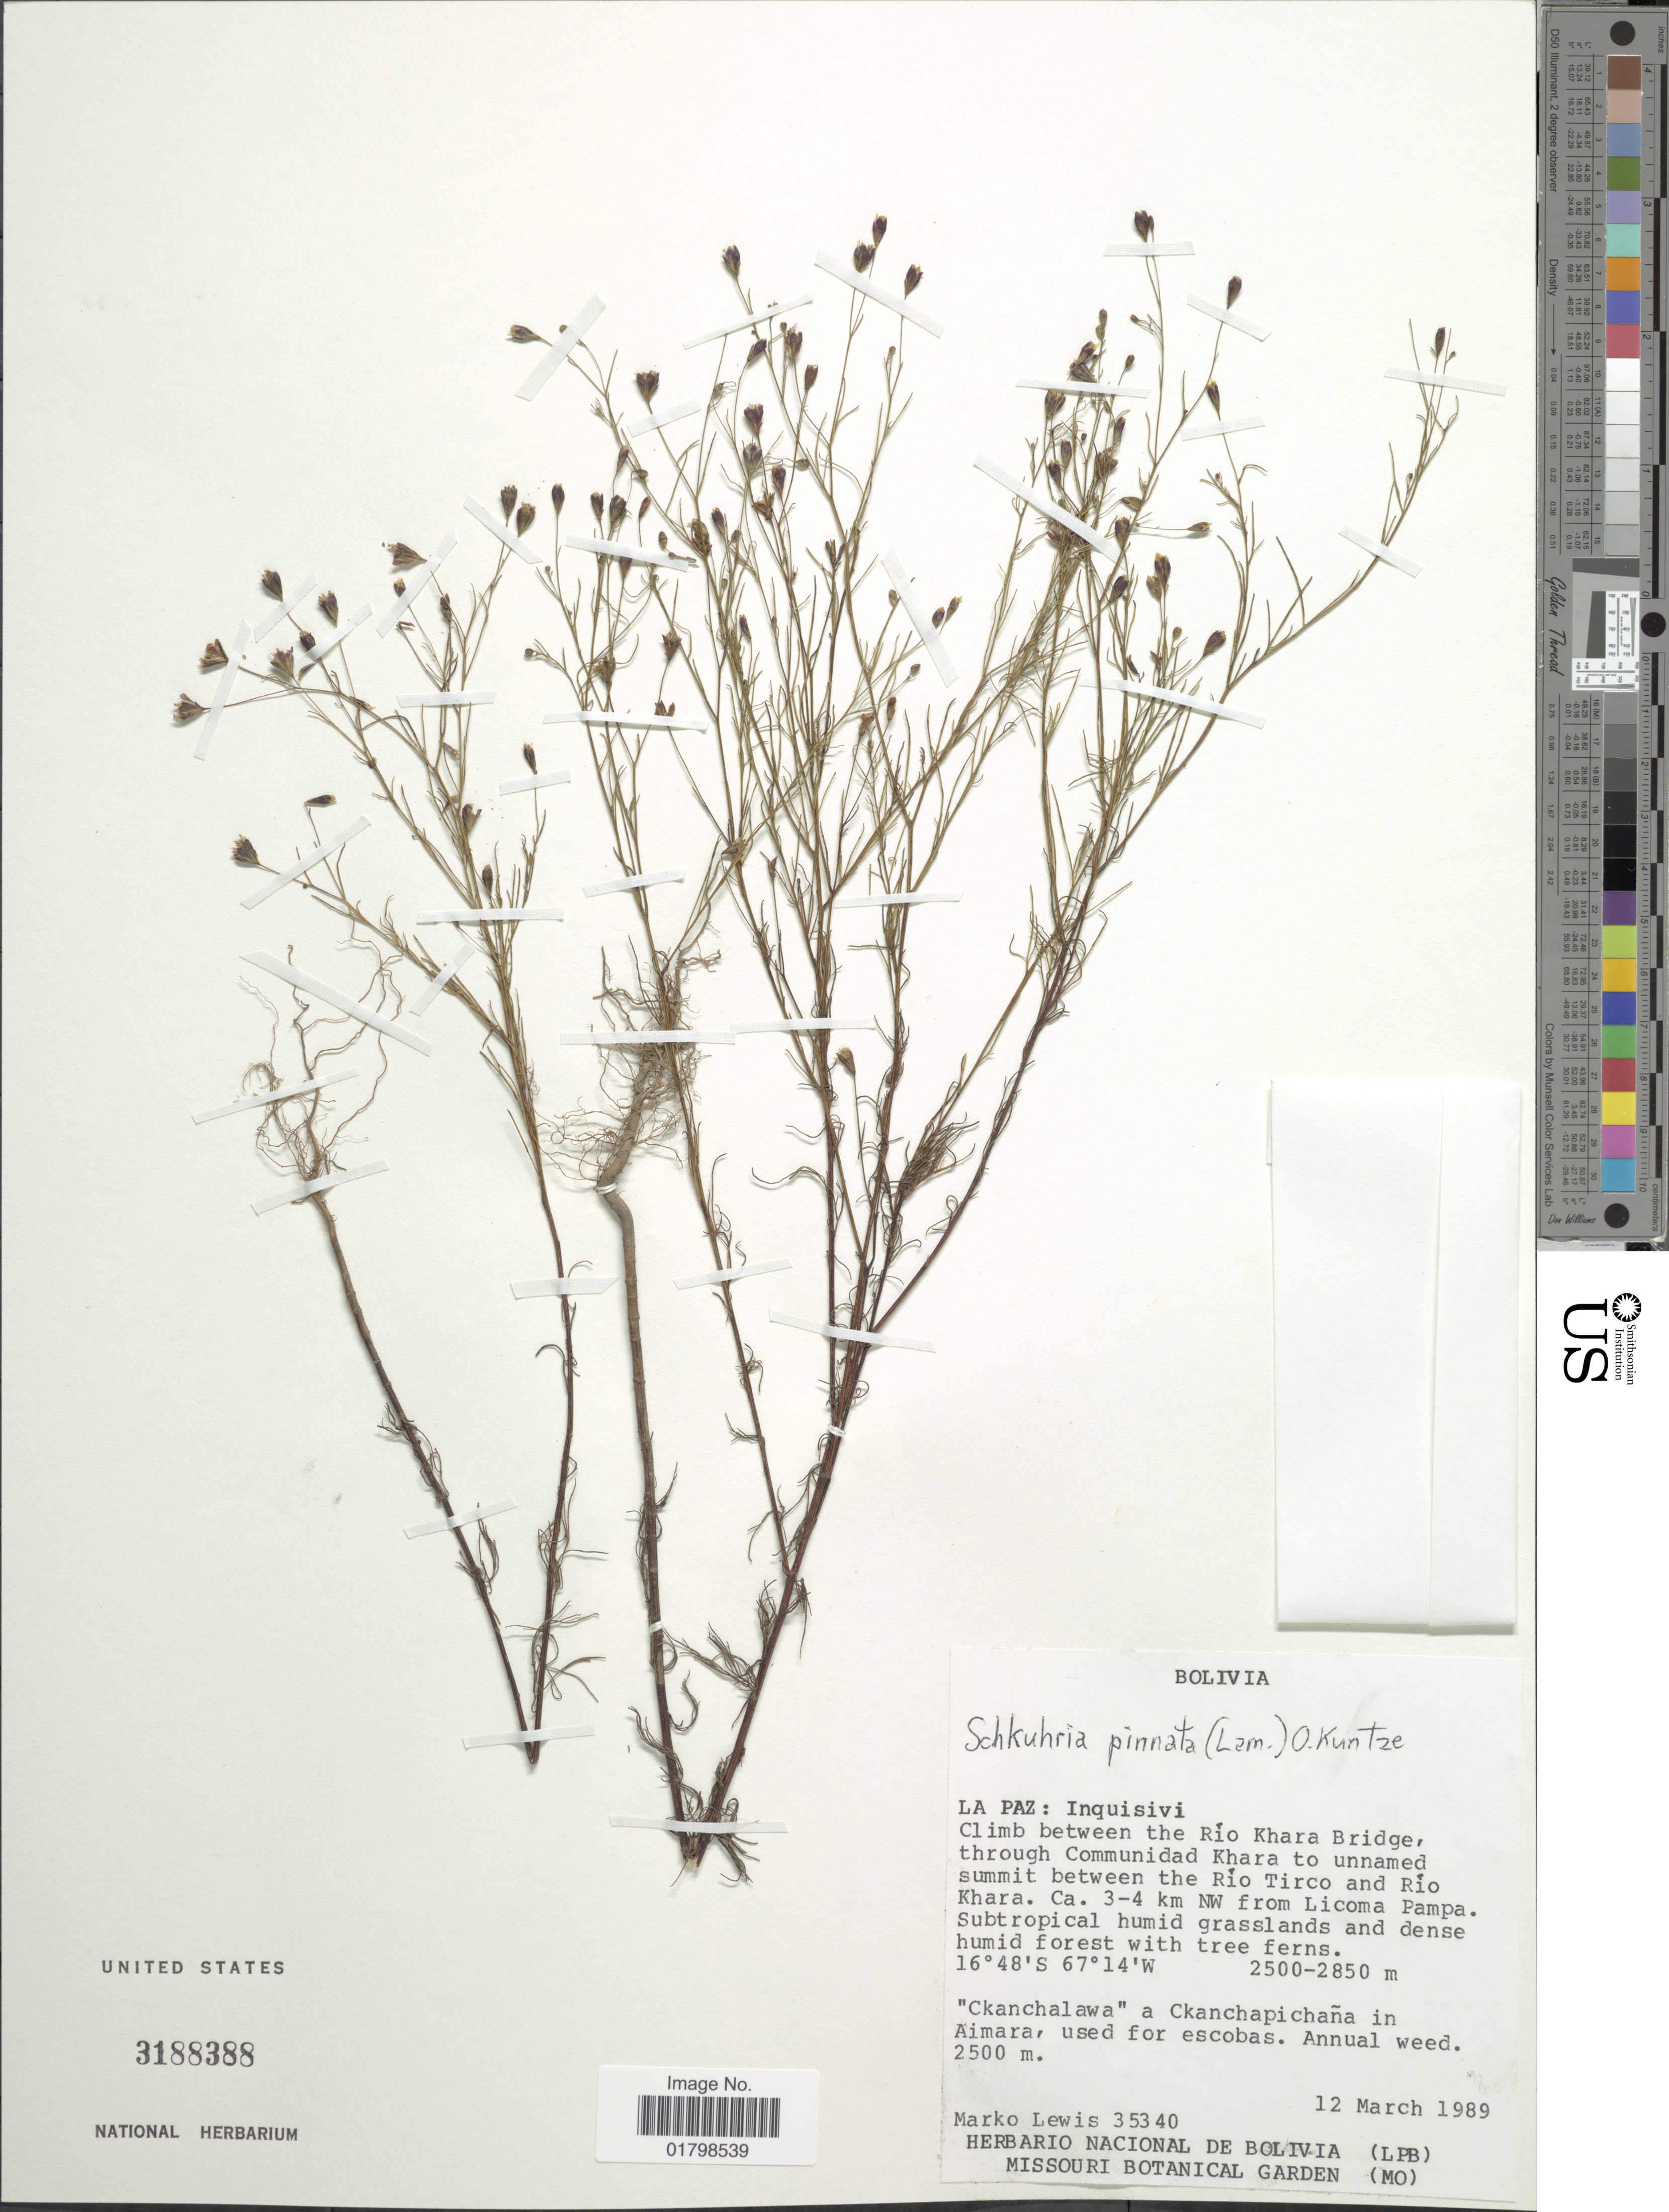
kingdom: Plantae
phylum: Tracheophyta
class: Magnoliopsida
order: Asterales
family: Asteraceae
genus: Schkuhria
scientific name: Schkuhria pinnata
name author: (Lam.) Kuntze ex Thell.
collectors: M. A. Lewis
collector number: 35340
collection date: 1989-03-12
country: Bolivia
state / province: La Paz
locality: Inquisivi, Climb between the Rio Khara Bridge, through Communidad Khara to unnamed summit between the Rio Tirco and Rio Khara. Ca. 3-4 km NW from Licoma Pampa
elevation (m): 2500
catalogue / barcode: US 3188388